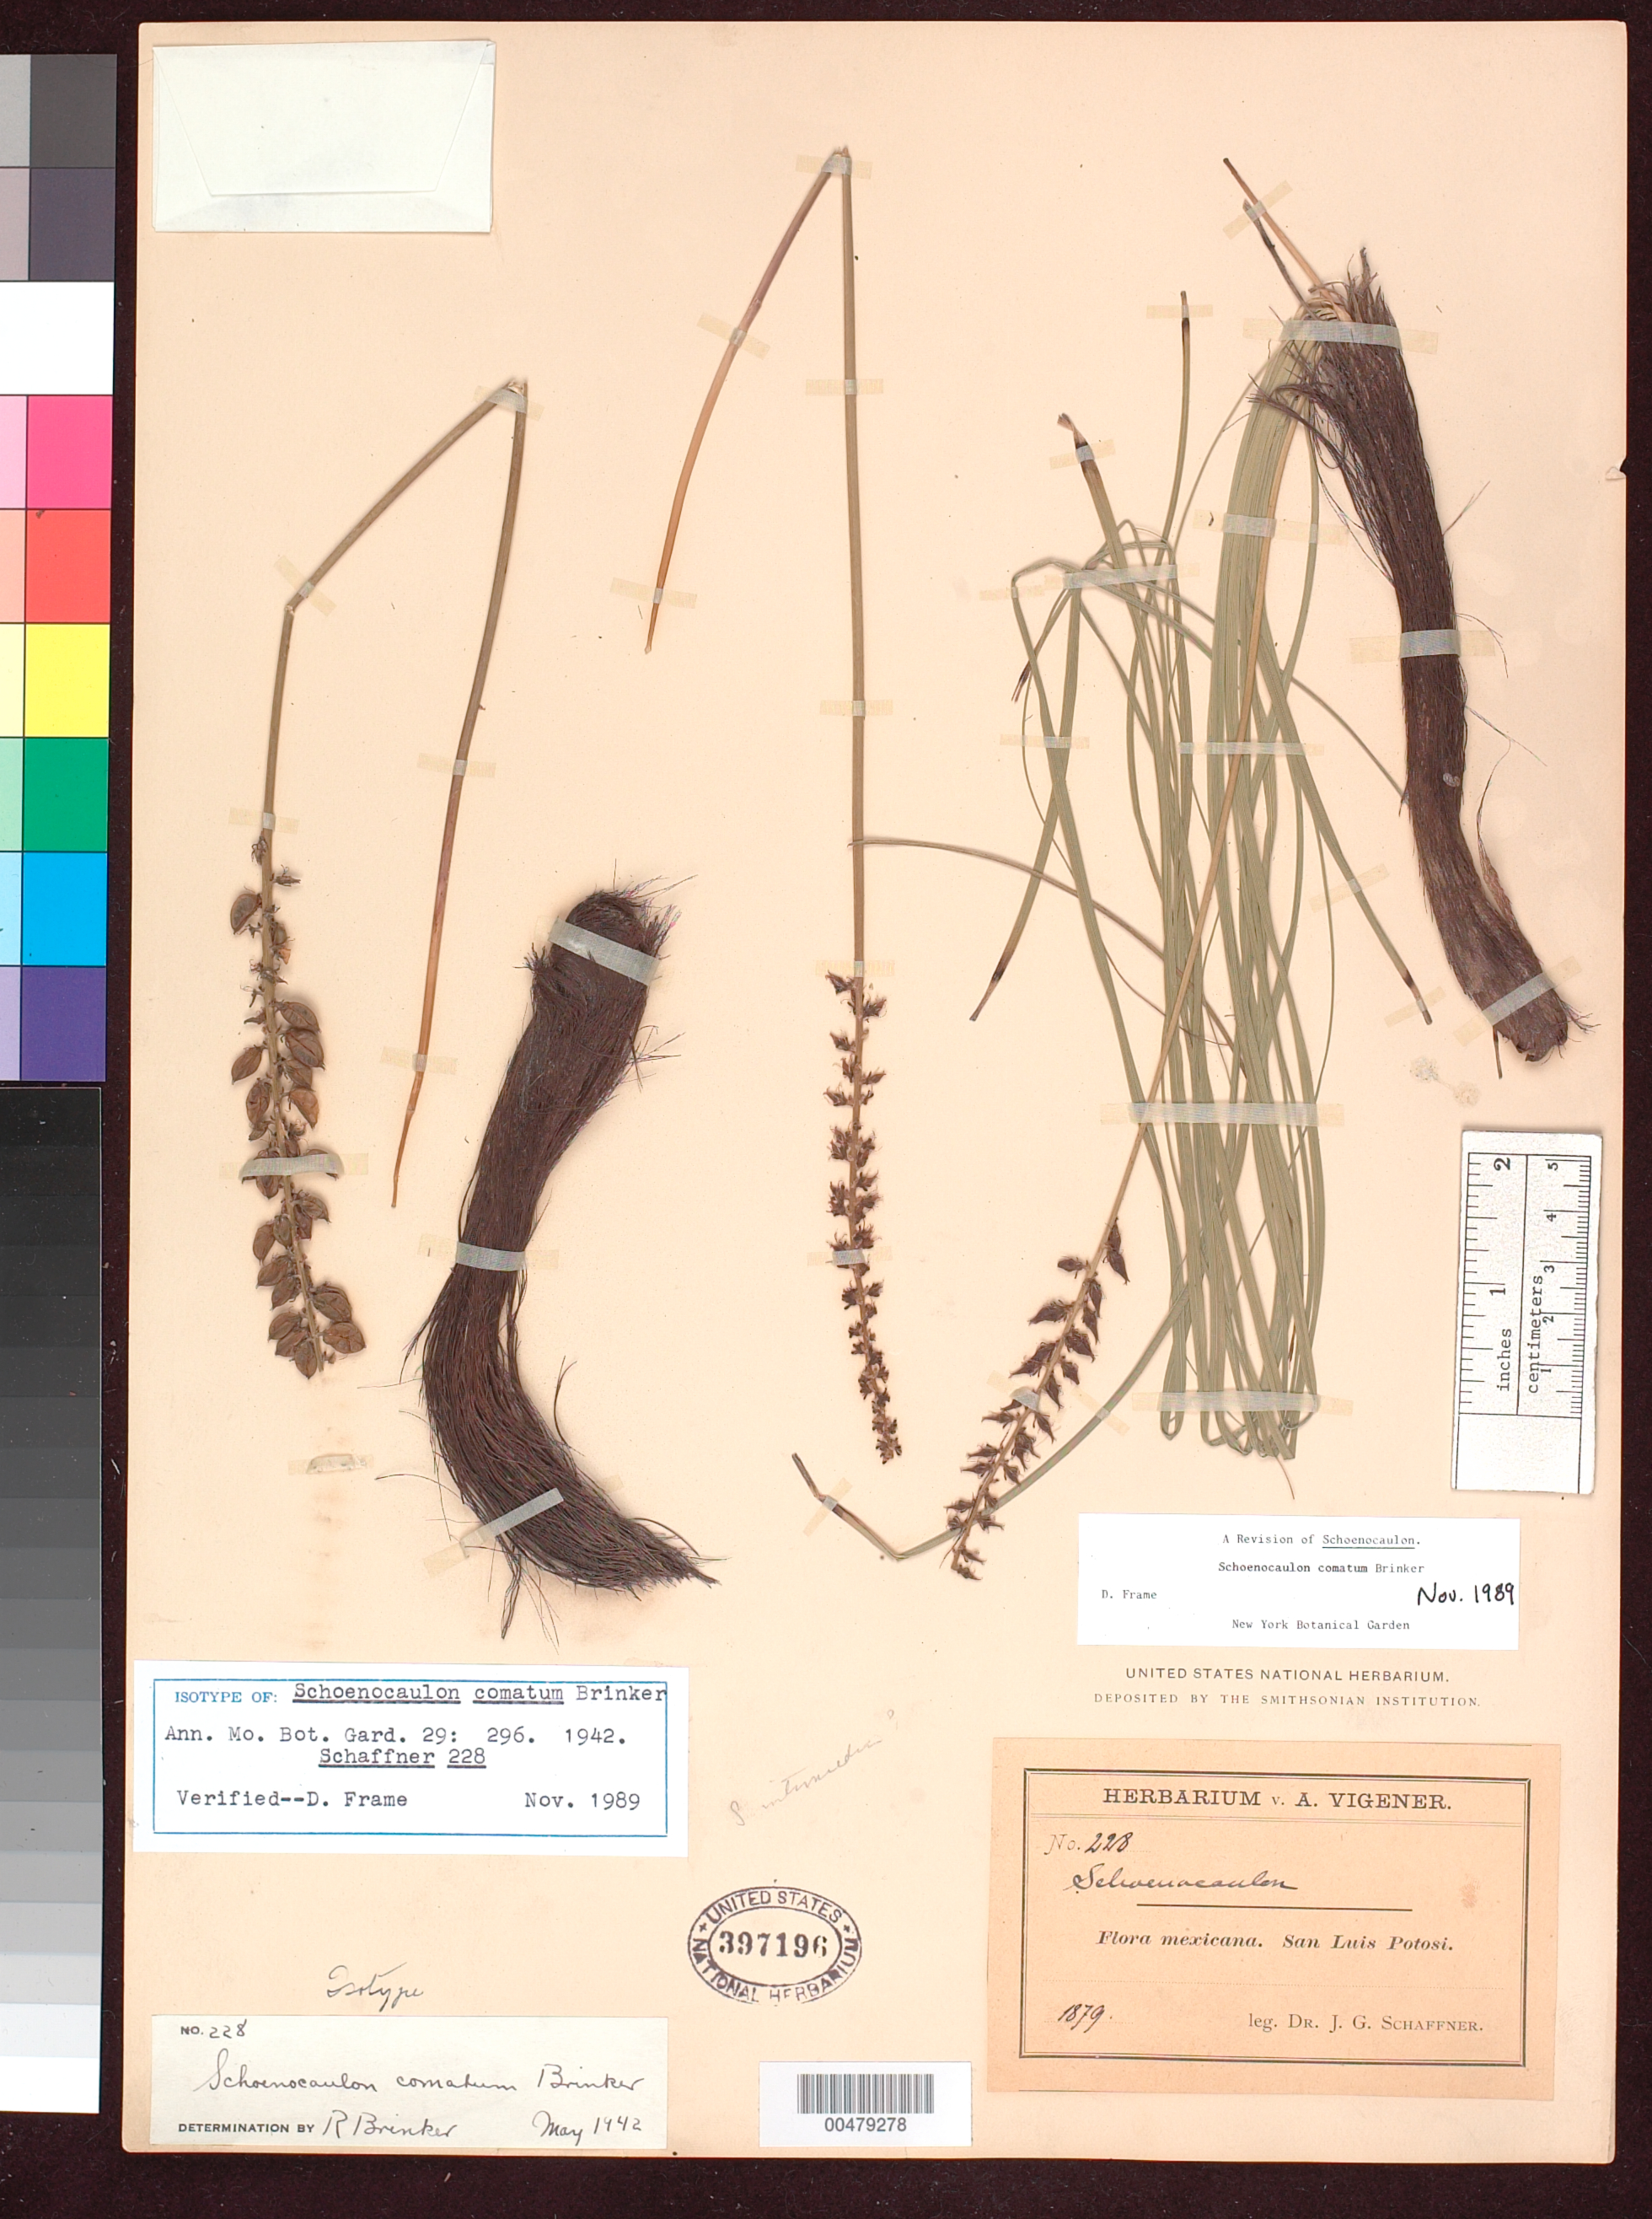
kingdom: Plantae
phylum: Tracheophyta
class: Liliopsida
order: Liliales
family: Melanthiaceae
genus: Schoenocaulon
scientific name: Schoenocaulon comatum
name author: Brinker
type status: Isotype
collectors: J. G. Schaffner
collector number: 228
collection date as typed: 1879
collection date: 1879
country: Mexico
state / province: San Luis Potosi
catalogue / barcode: US 397196